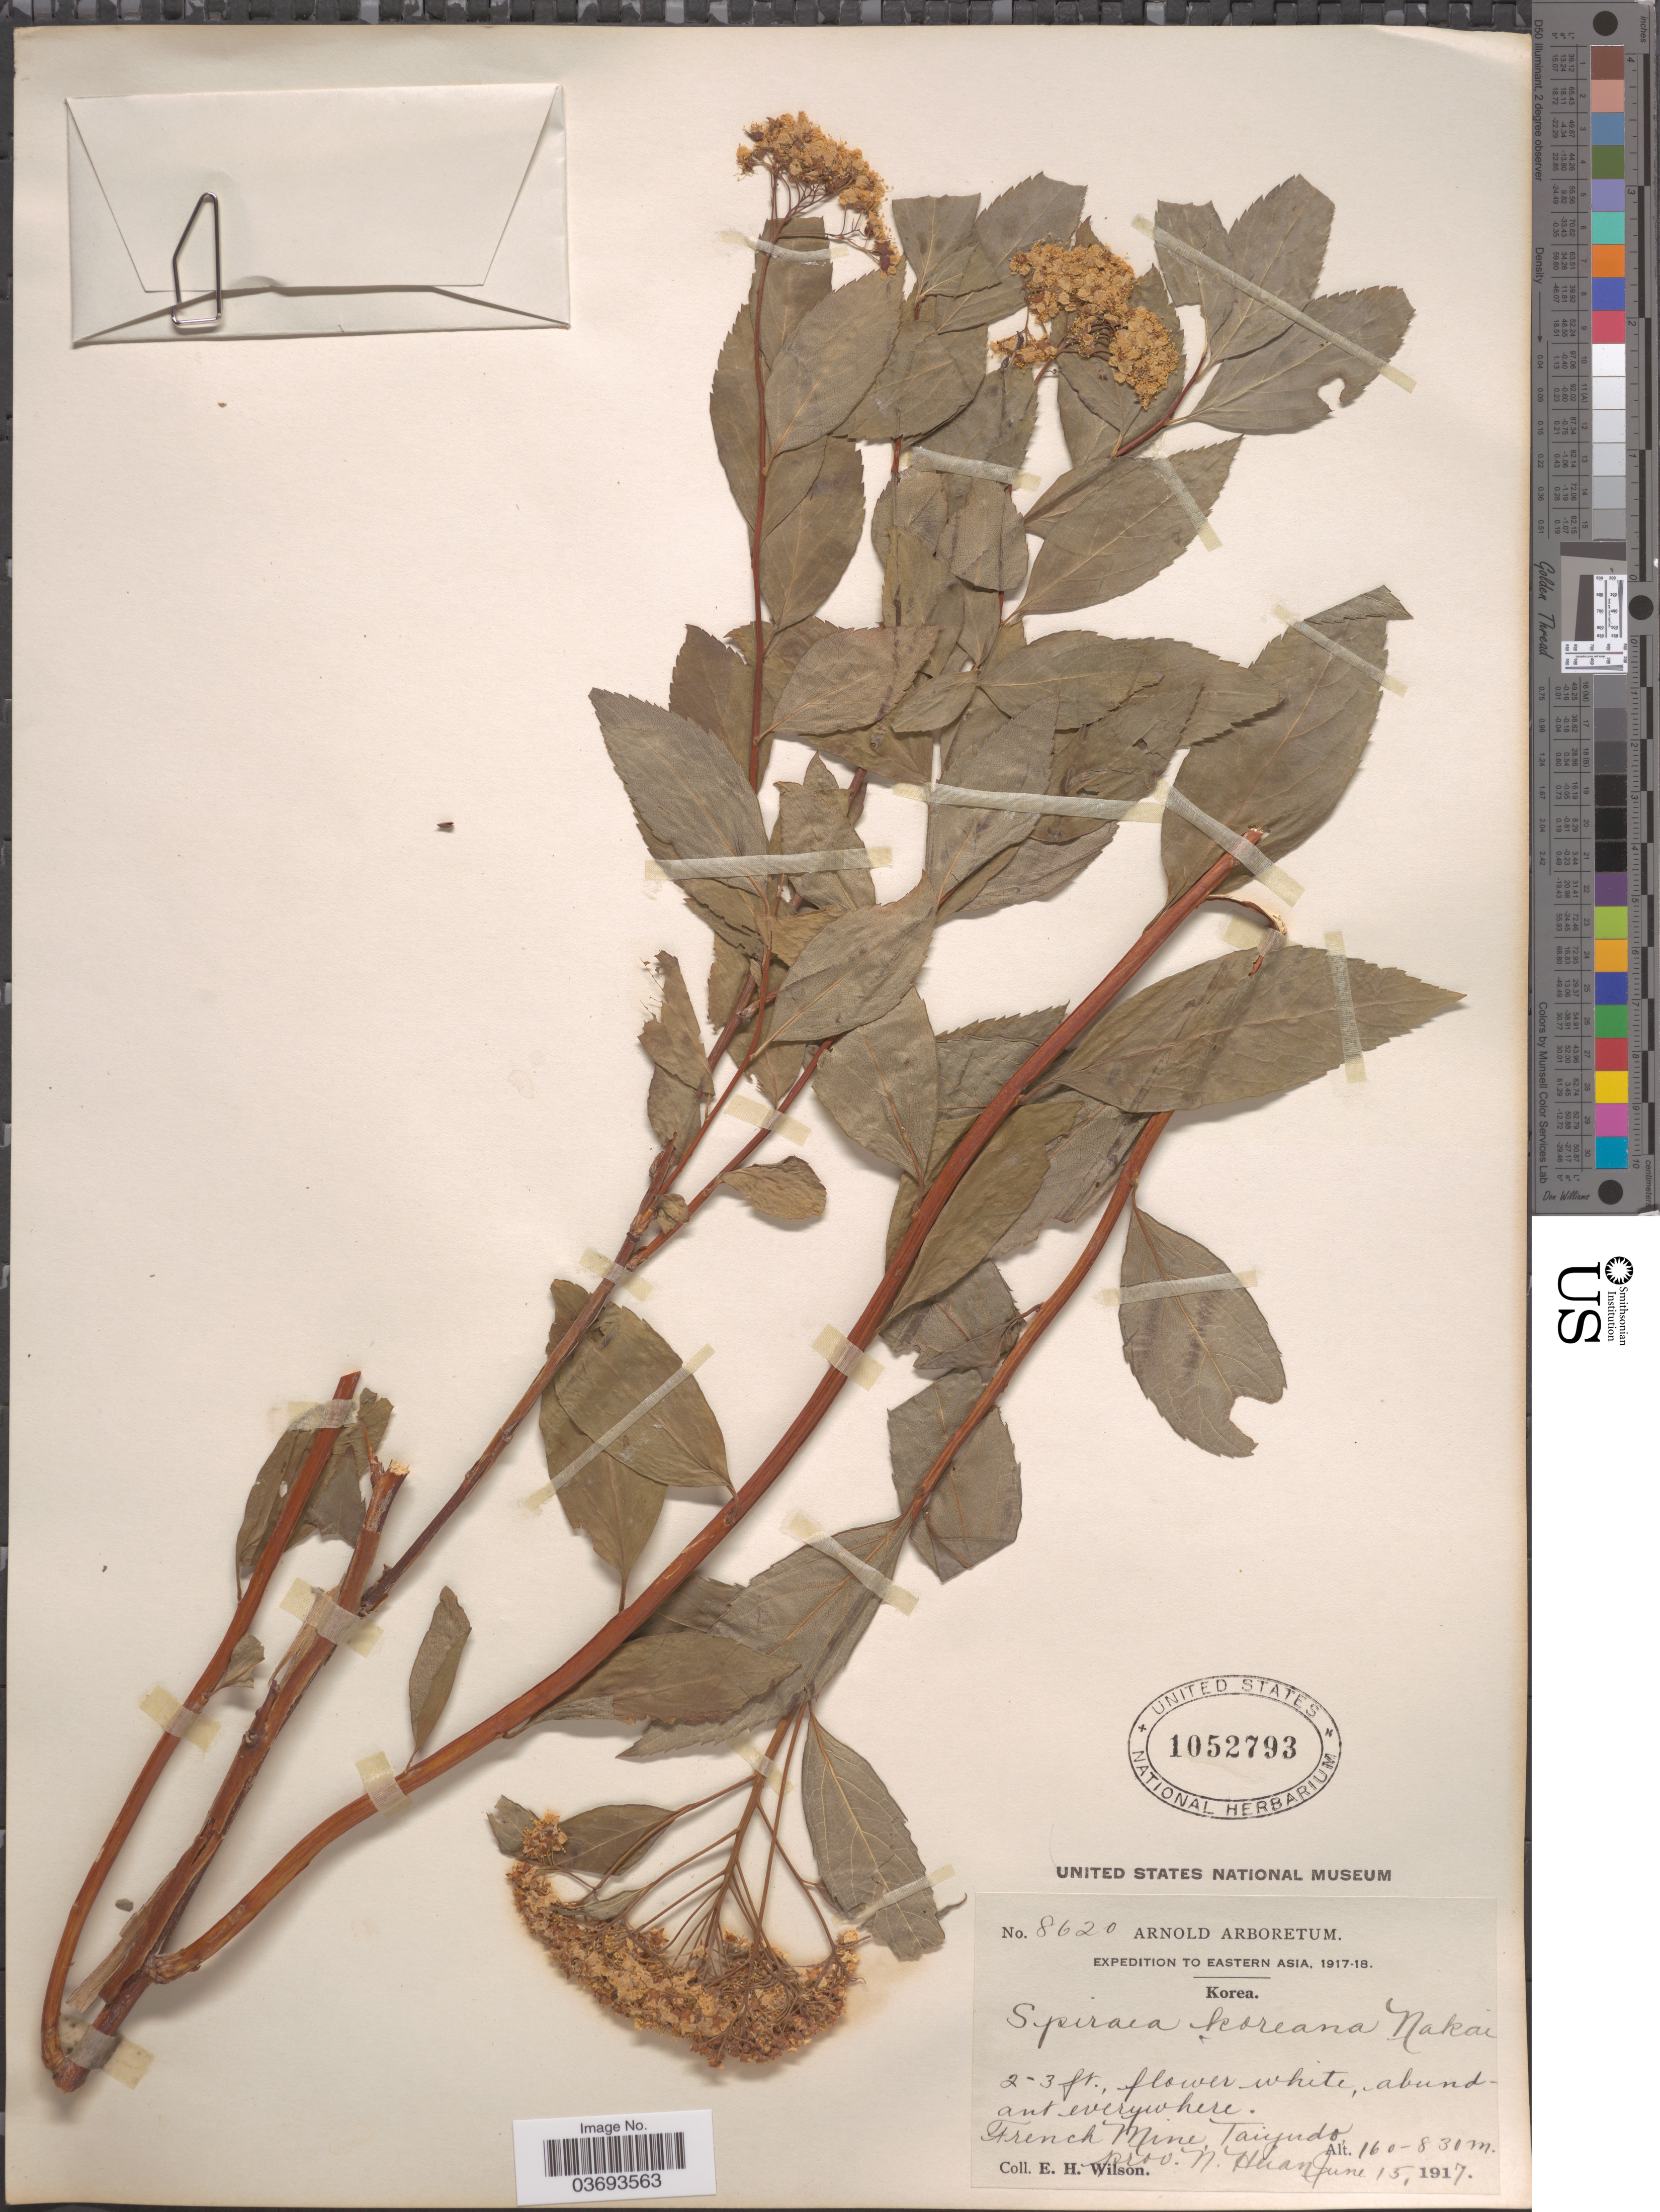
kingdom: Plantae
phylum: Tracheophyta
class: Magnoliopsida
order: Rosales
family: Rosaceae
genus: Spiraea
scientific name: Spiraea koreana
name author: Nakai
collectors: E. Wilson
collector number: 8620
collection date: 1917-06-15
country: North Korea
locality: French Mine, Taiyudo, prov. N. Heian.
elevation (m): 160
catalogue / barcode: US 1052793